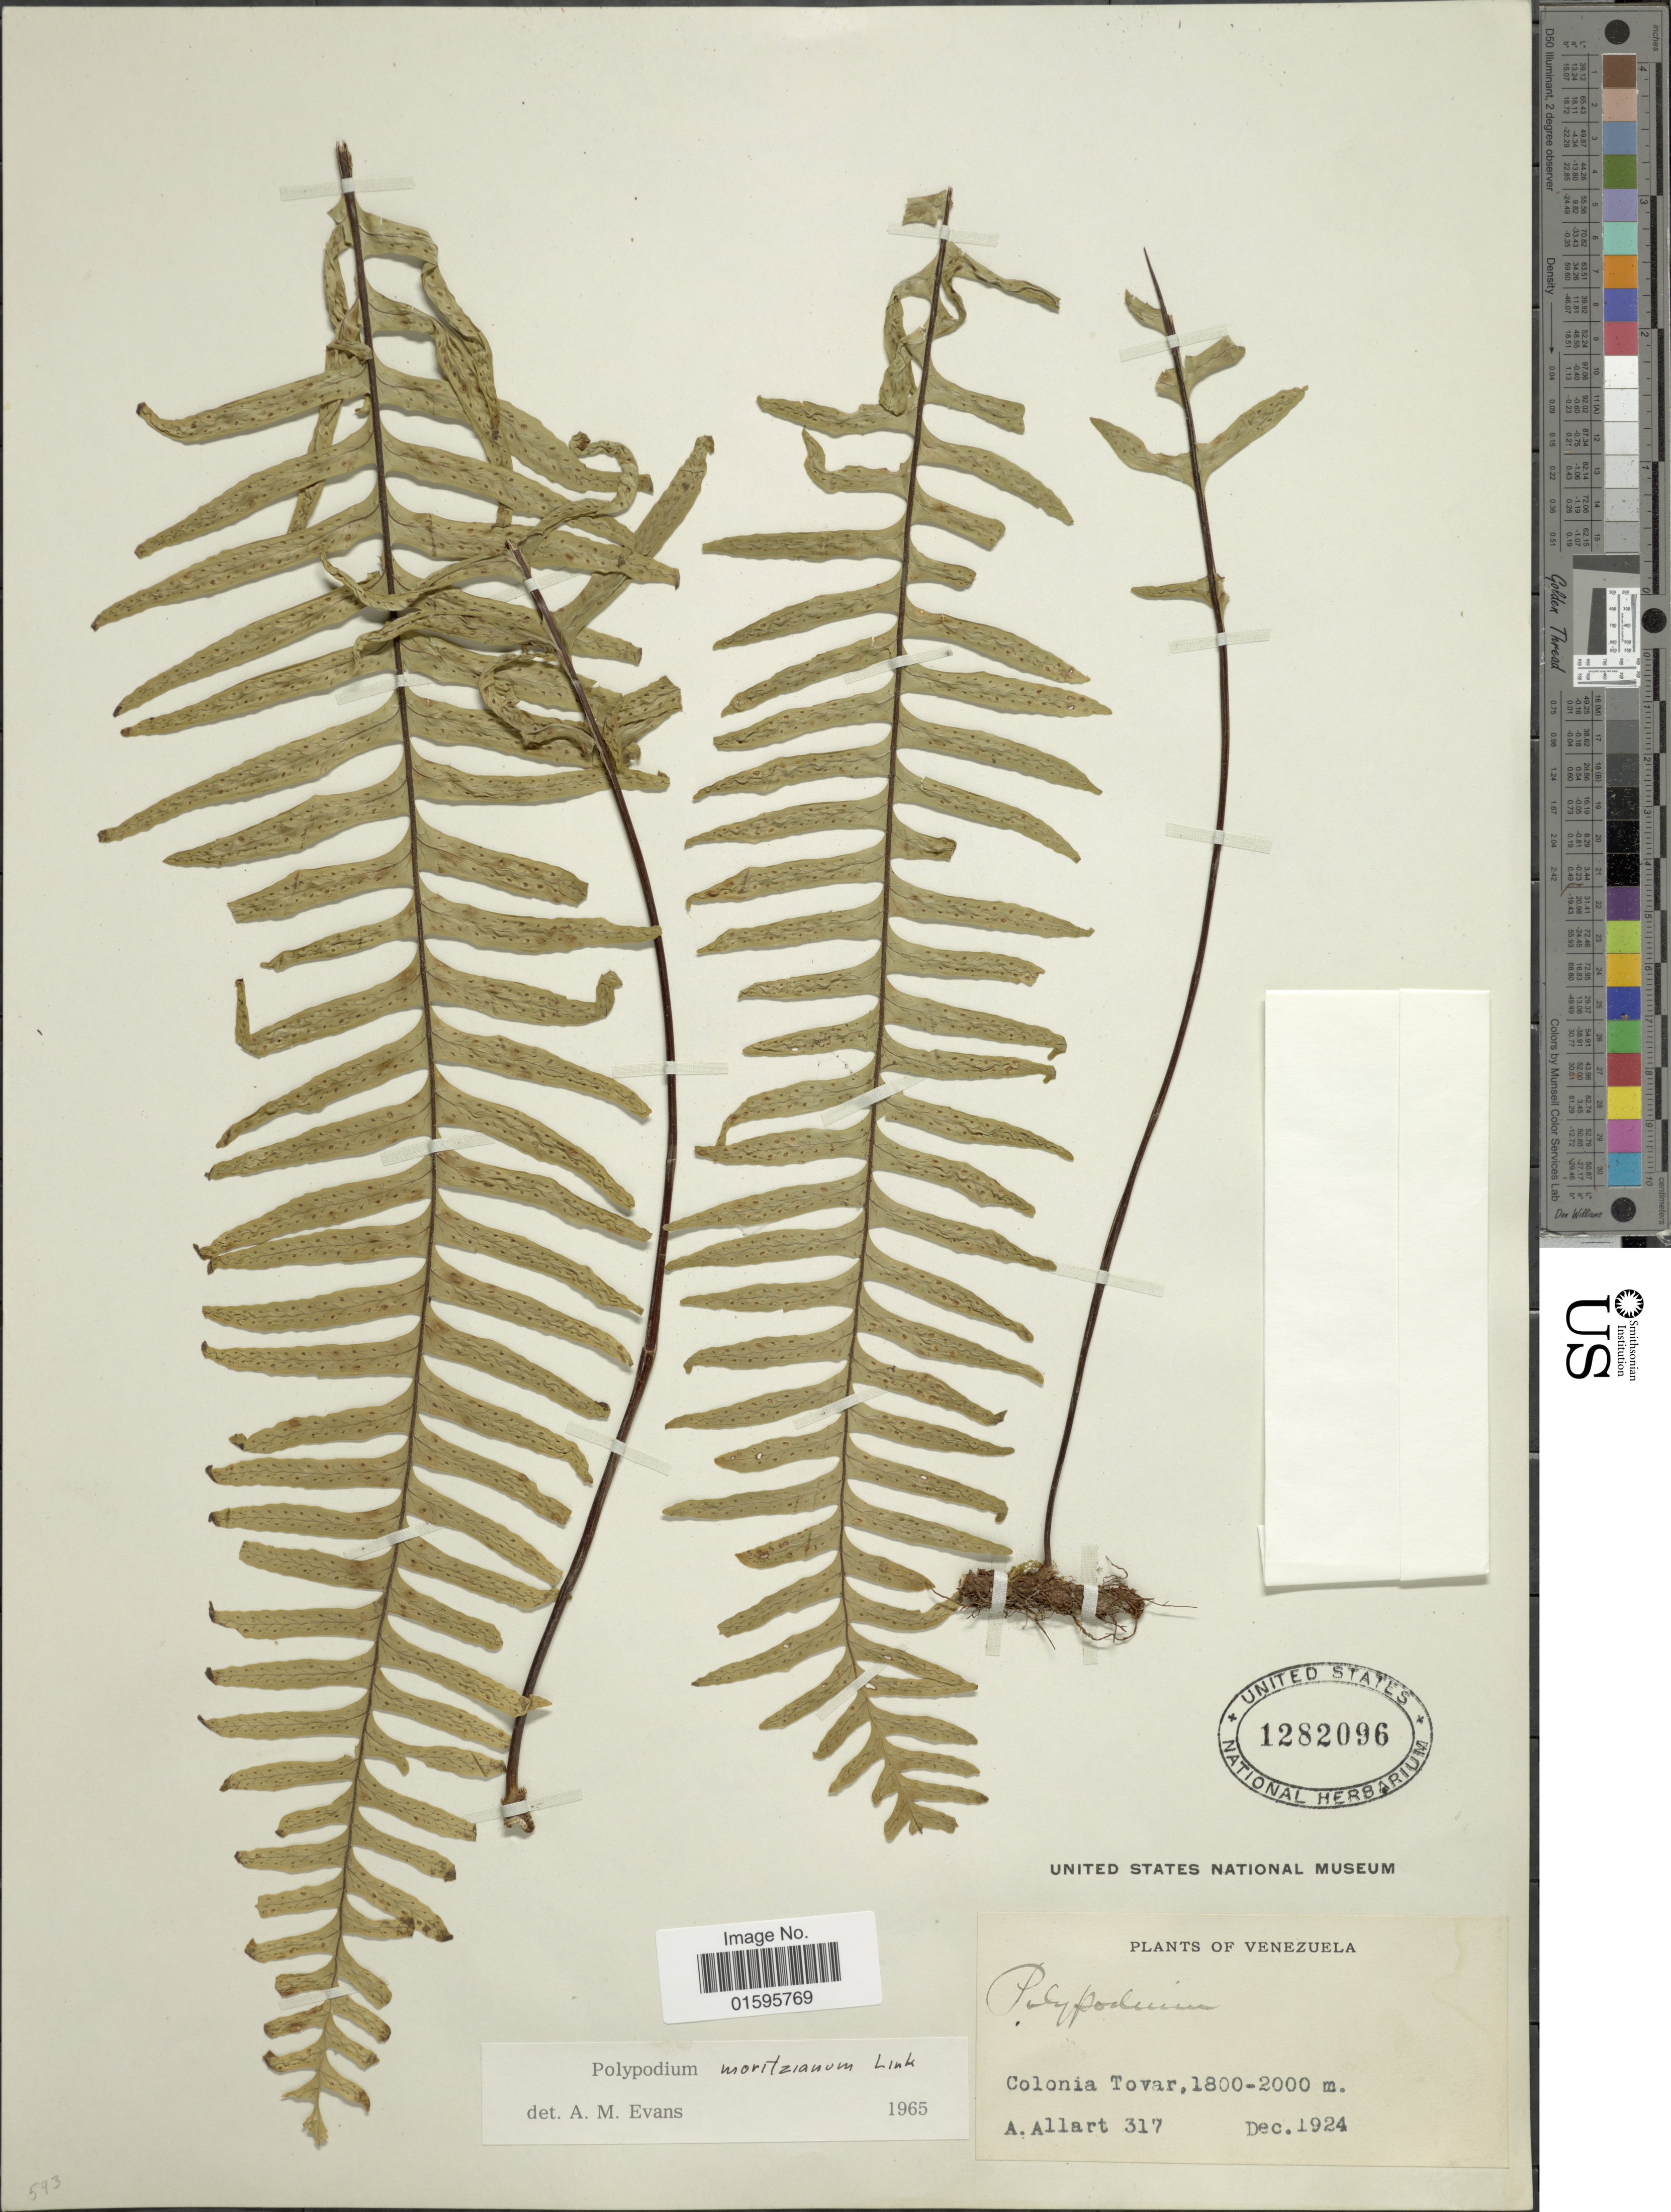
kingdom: Plantae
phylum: Tracheophyta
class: Polypodiopsida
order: Polypodiales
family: Polypodiaceae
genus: Polypodium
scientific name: Polypodium moritzianum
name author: Link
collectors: A. Allart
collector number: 317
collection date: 1924-12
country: Venezuela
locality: Colonia Tovar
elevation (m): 1800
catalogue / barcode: US 1282096